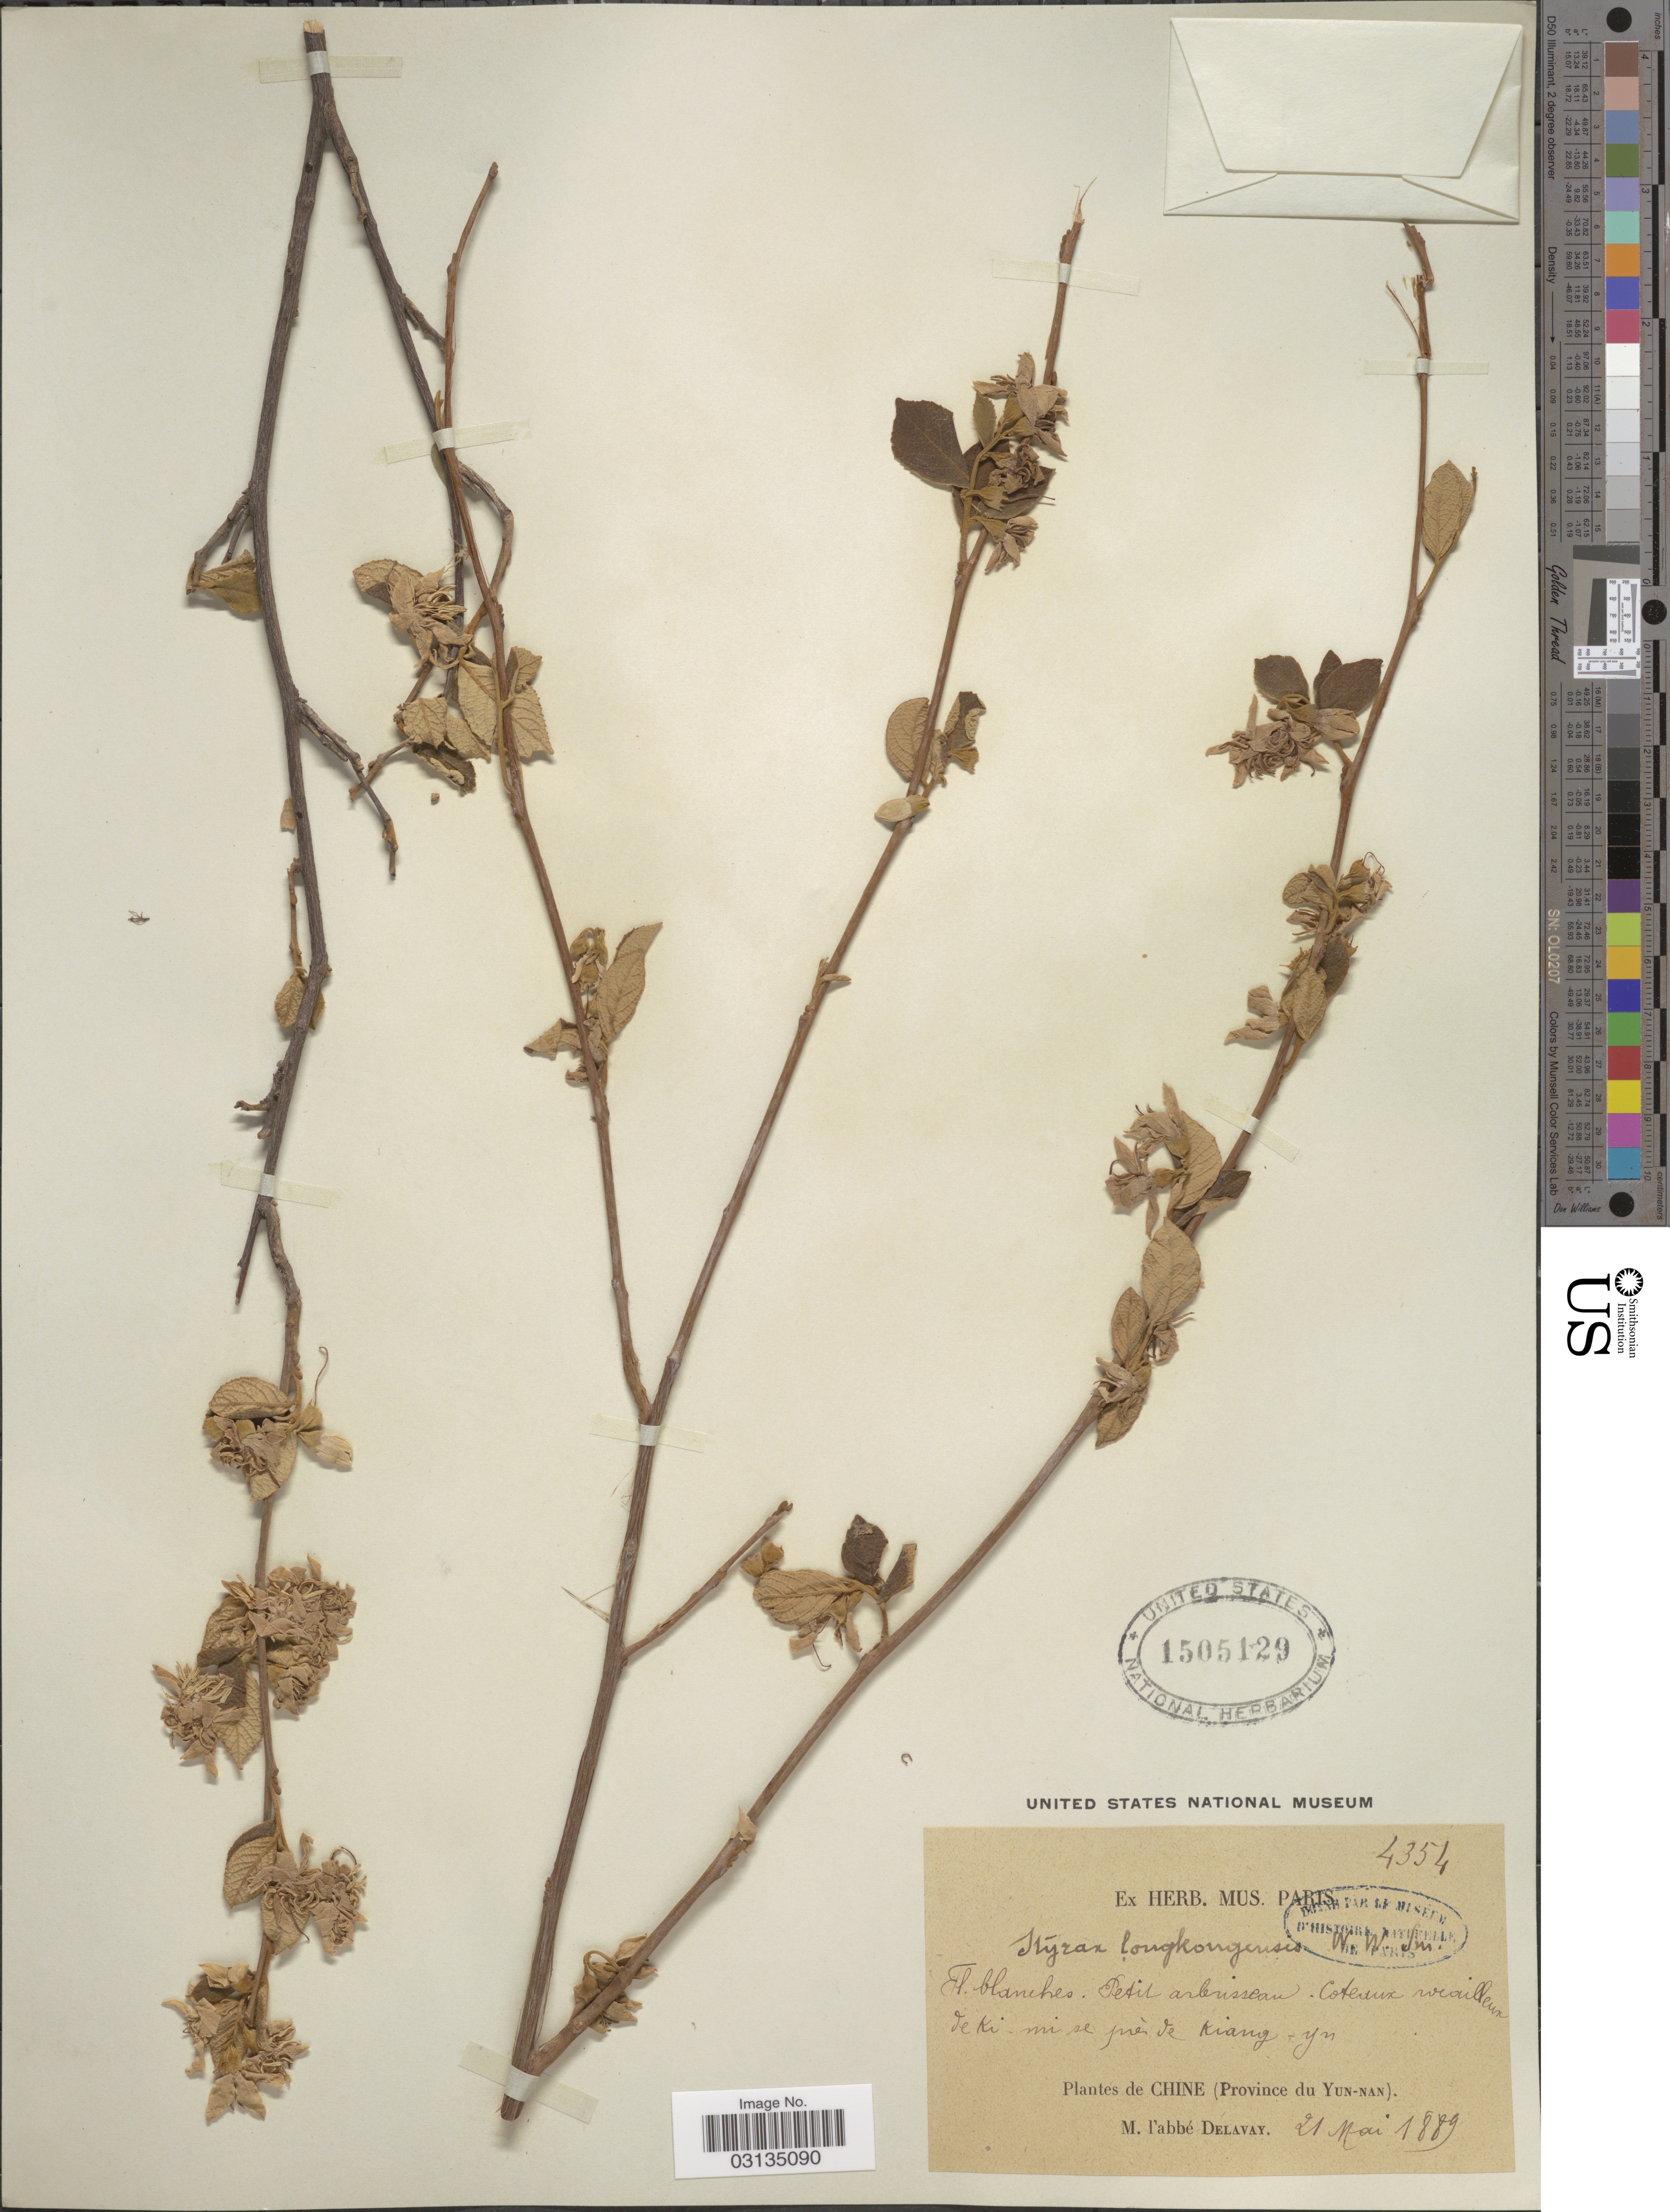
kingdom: Plantae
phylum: Tracheophyta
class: Magnoliopsida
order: Ericales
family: Styracaceae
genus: Styrax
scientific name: Styrax tonkinensis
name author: Craib ex Hartwich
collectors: P. Delavay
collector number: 4354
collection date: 1889-05-21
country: China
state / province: Yunnan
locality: Coteaux weailleux [interpreted] de Ki-mi se près de Kiang-yn.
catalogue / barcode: US 1505129